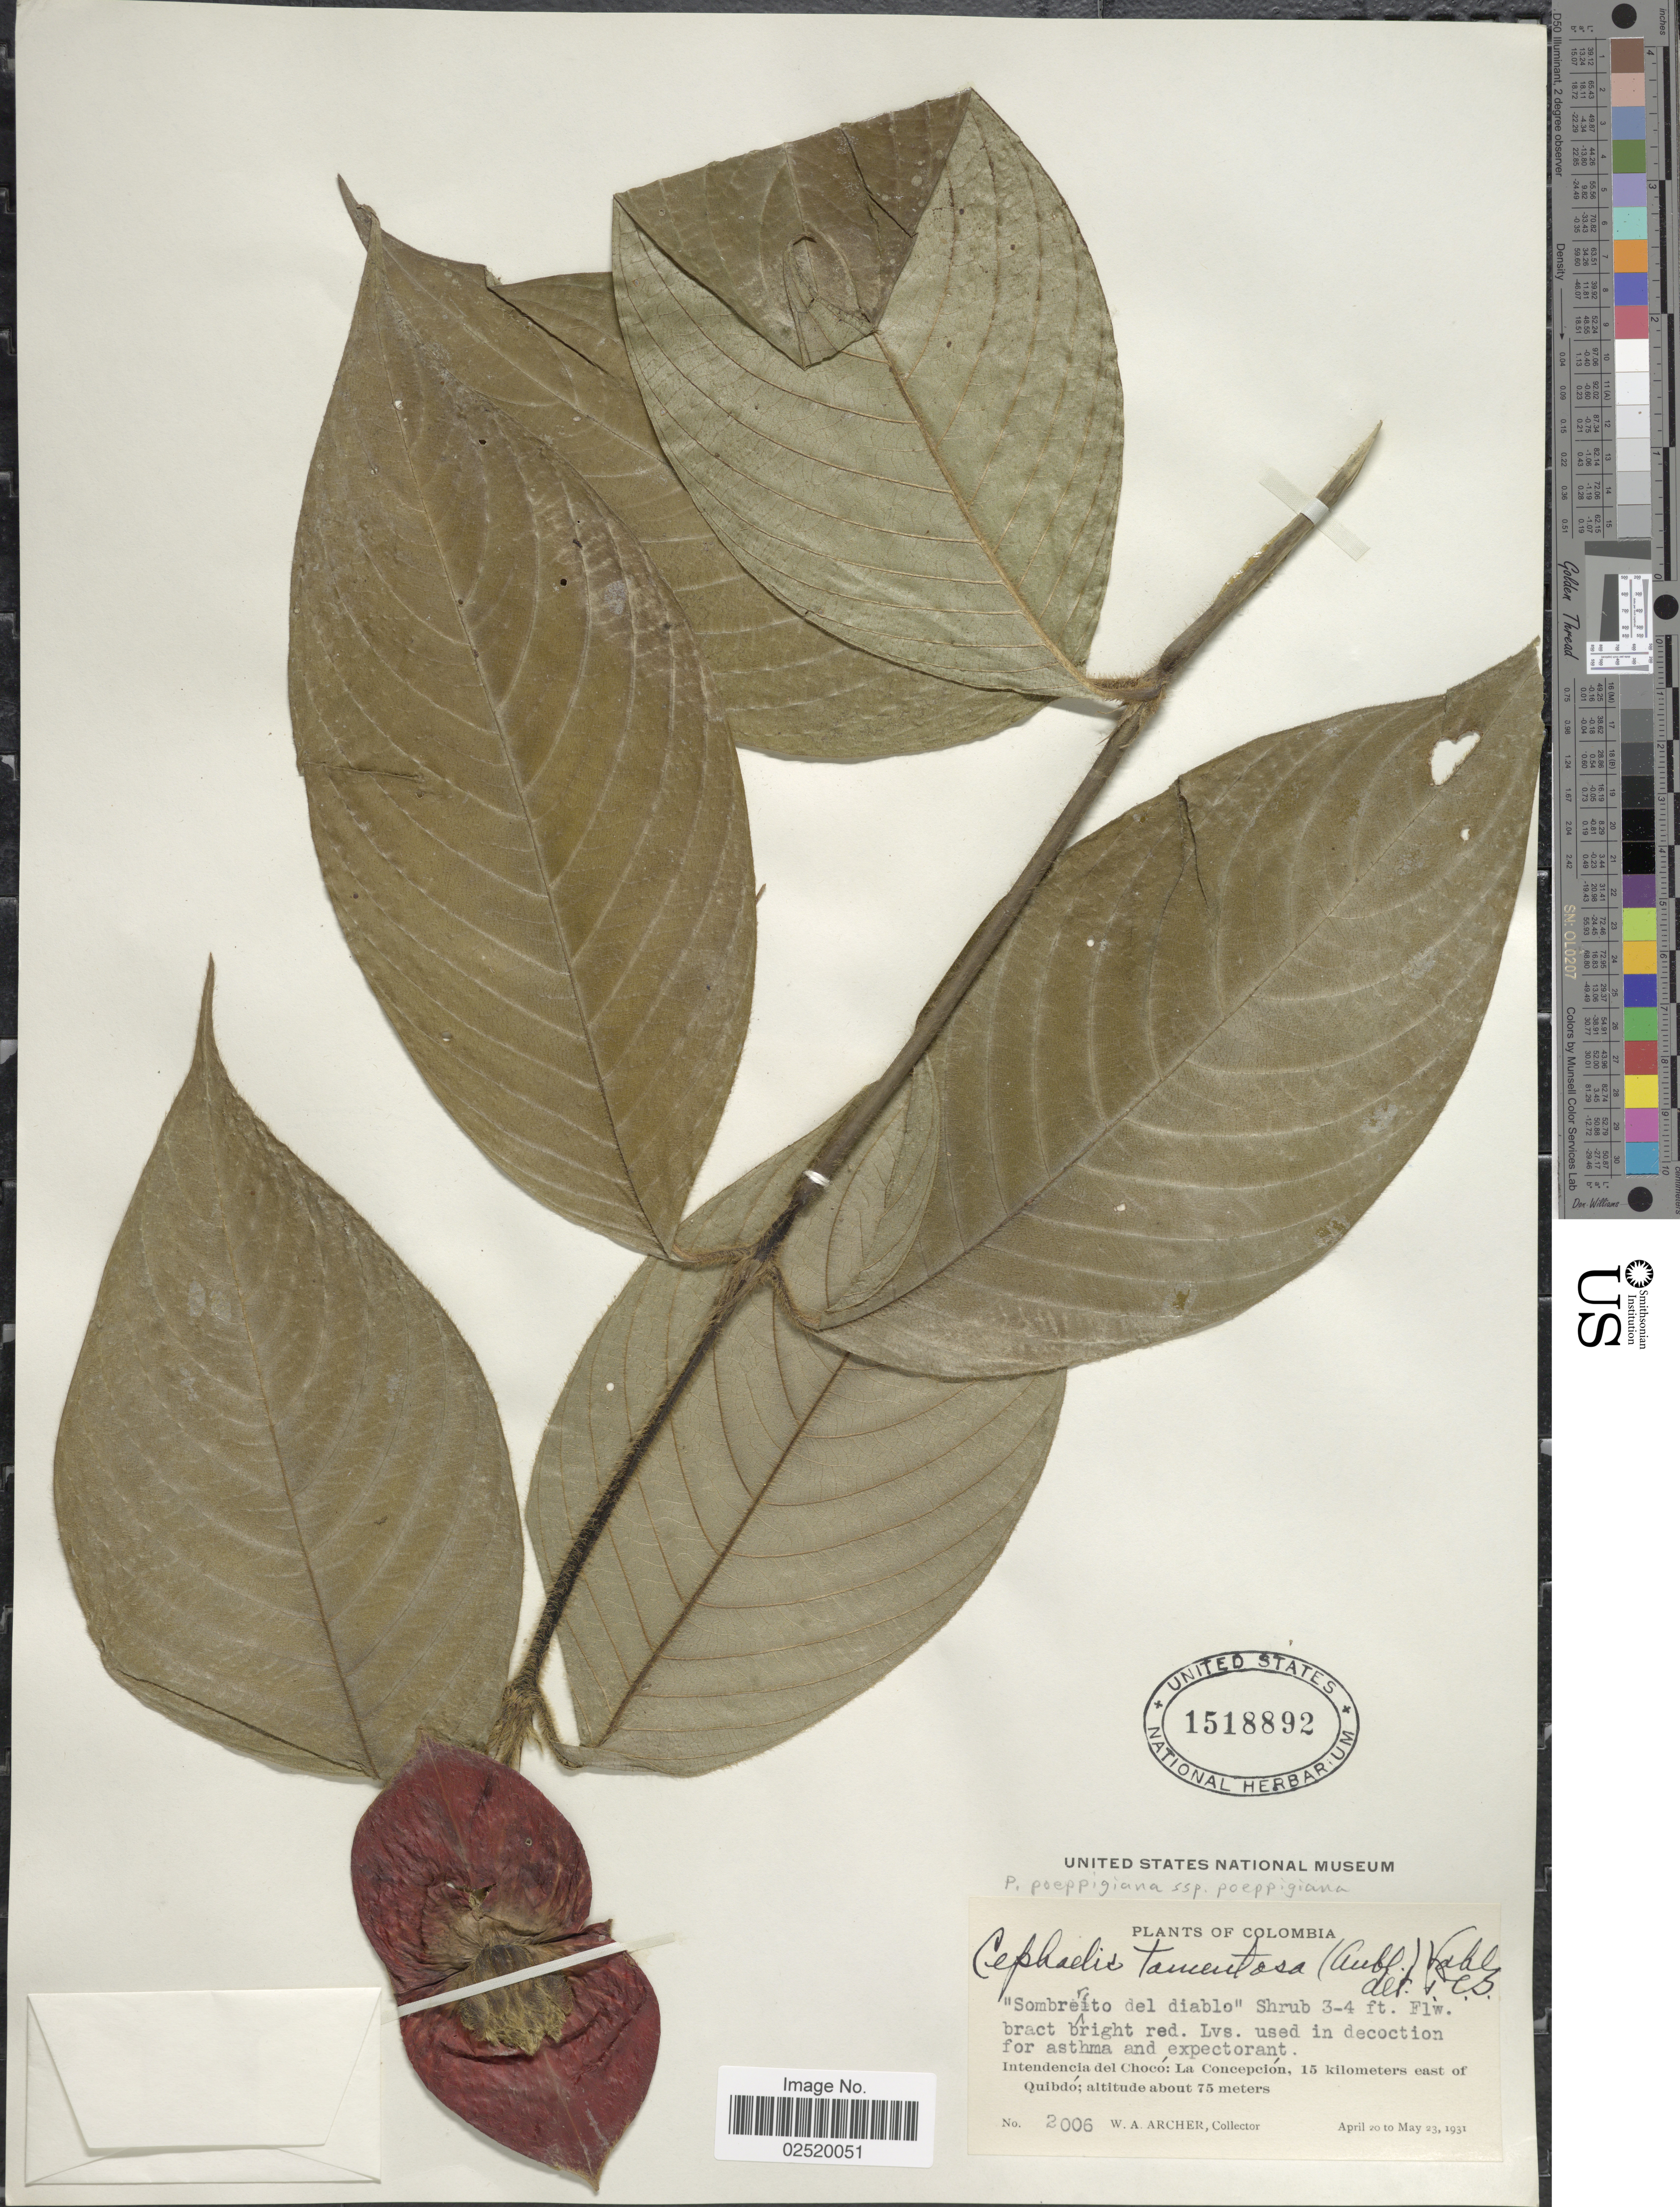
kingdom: Plantae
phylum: Tracheophyta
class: Magnoliopsida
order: Gentianales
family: Rubiaceae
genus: Psychotria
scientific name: Psychotria poeppigiana subsp. poeppigiana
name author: Müll. Arg.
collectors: W. A. Archer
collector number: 2006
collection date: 1931-04-20/1931-05-23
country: Colombia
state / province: Chocó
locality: Intendencia del Choco: La Concepcion, 15 kilometers east of Quidbo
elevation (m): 75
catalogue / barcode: US 1518892